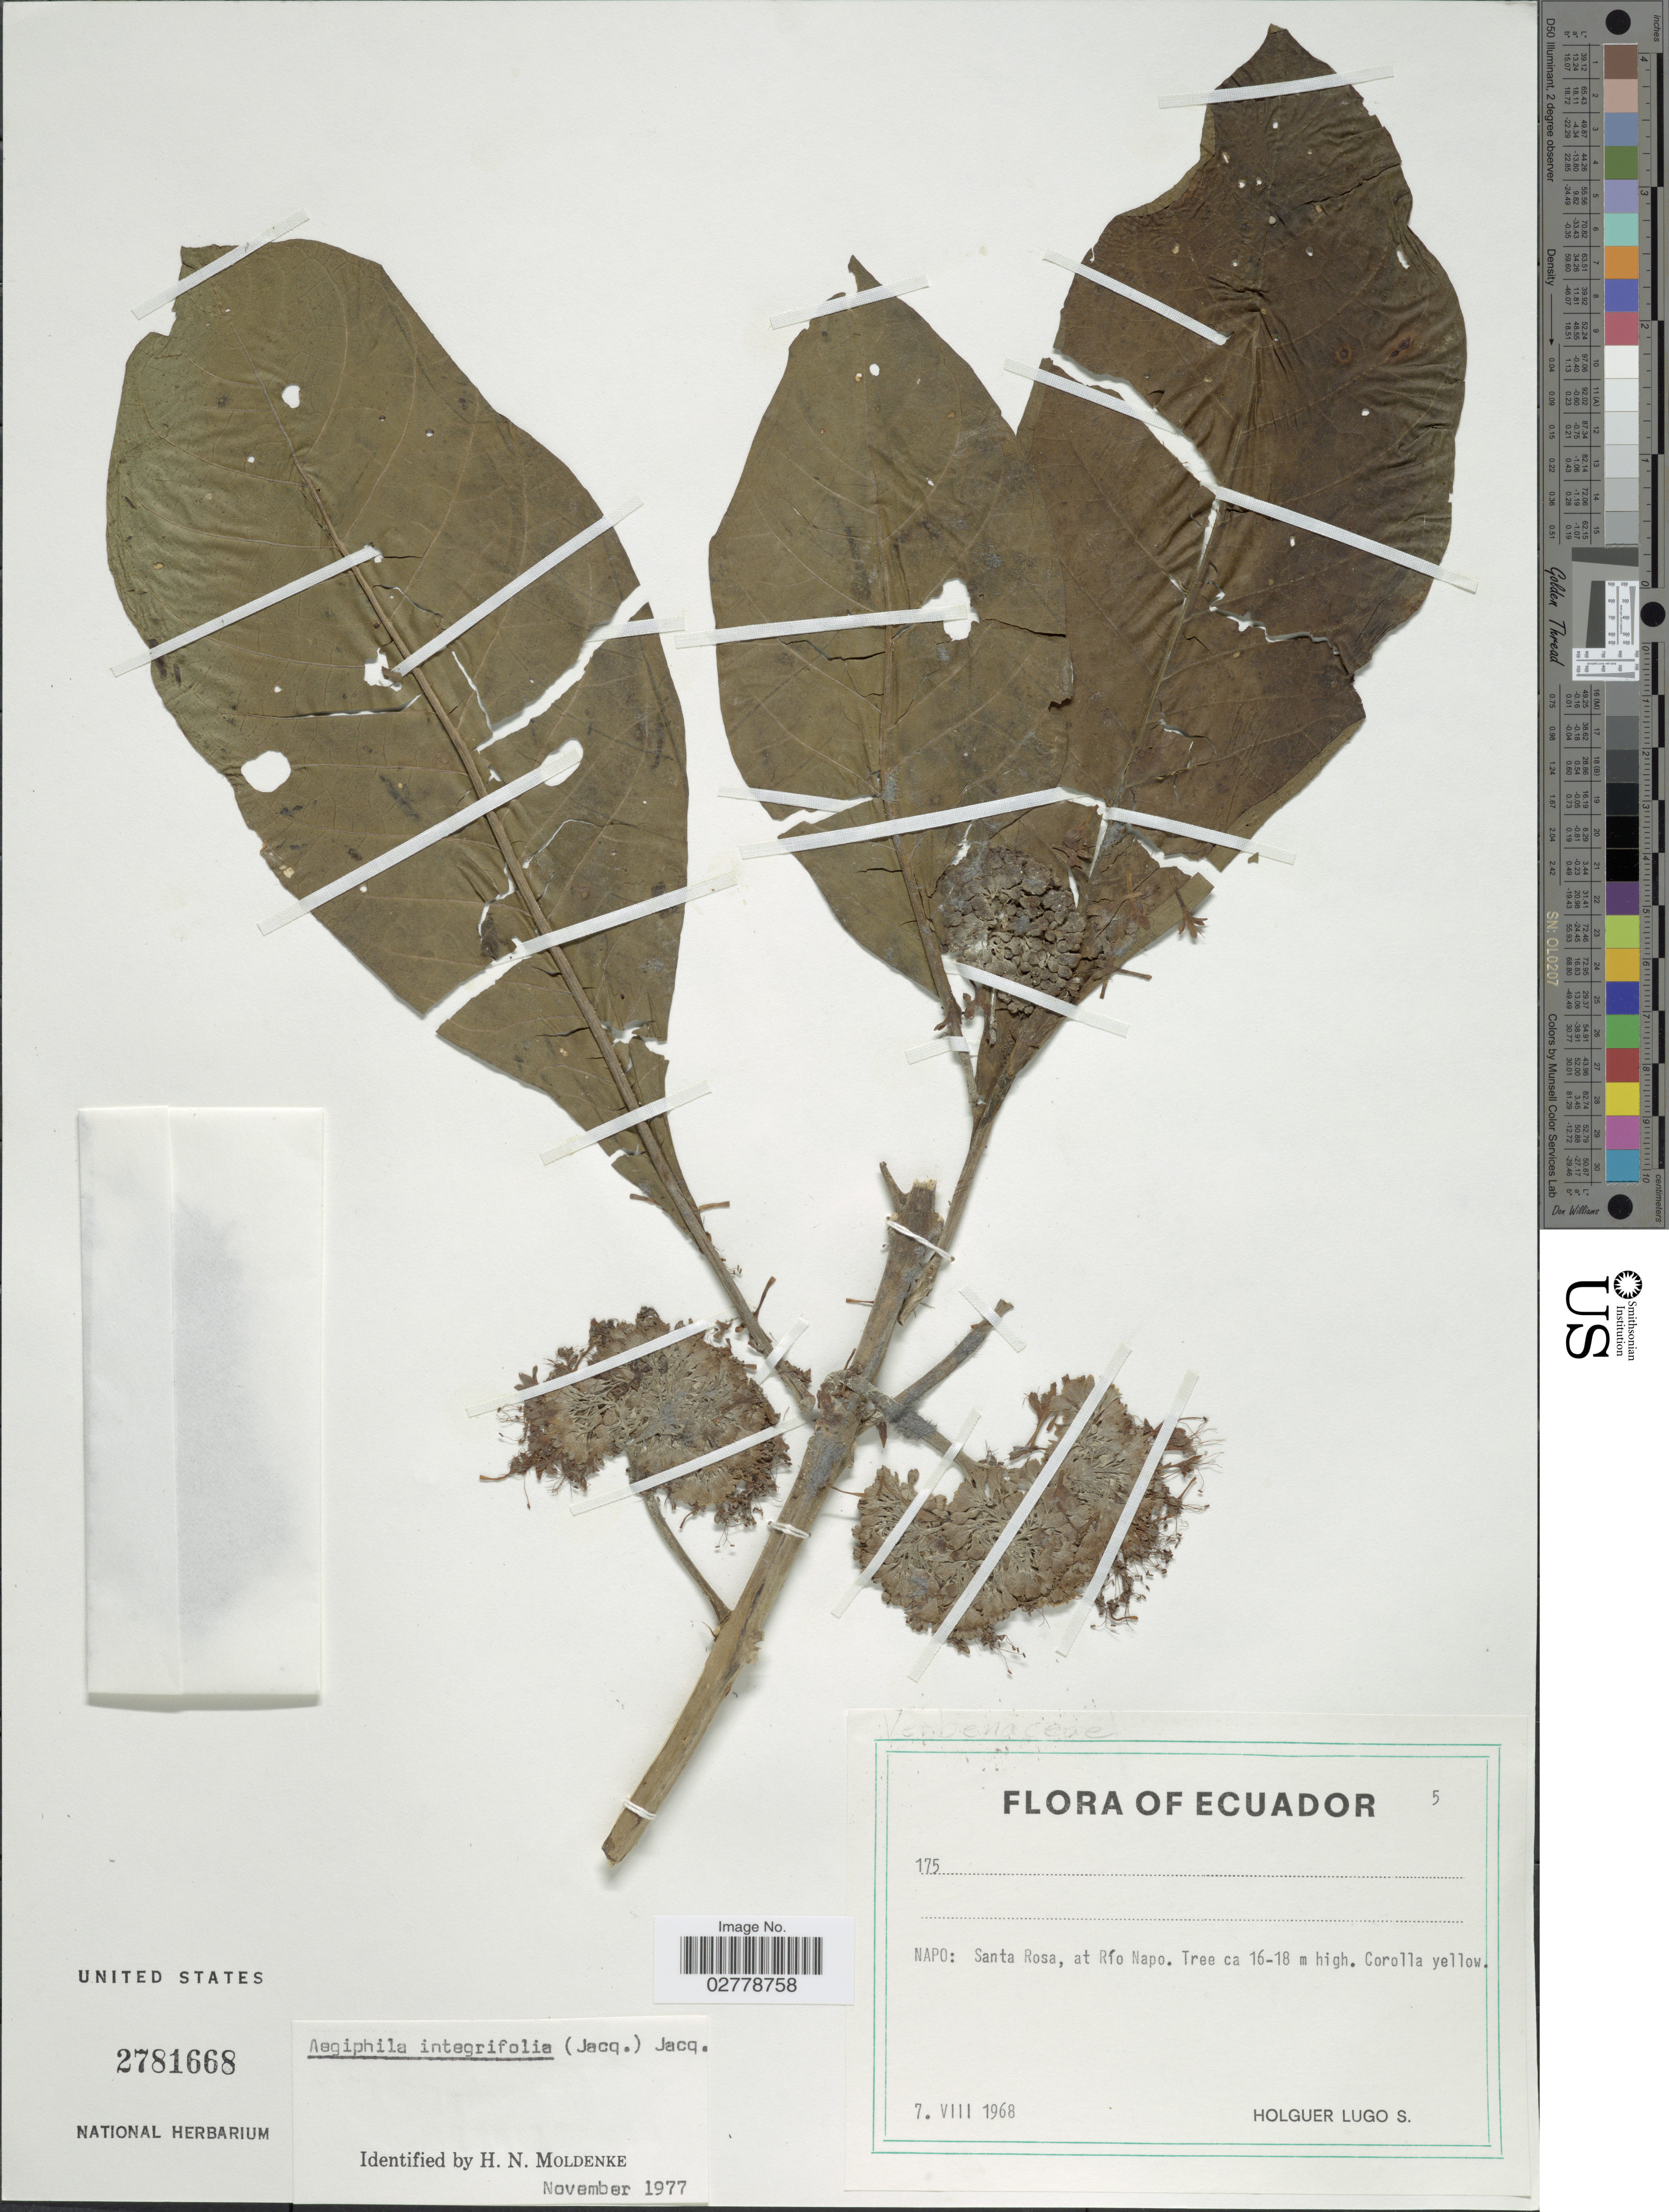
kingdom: Plantae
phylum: Tracheophyta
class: Magnoliopsida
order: Lamiales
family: Lamiaceae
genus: Aegiphila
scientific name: Aegiphila integrifolia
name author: (Jacq.) B.D. Jacks.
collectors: H. Lugo S.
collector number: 175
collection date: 1968-08-07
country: Ecuador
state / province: Napo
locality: Santa Rosa, at Río Napo.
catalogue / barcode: US 2781668